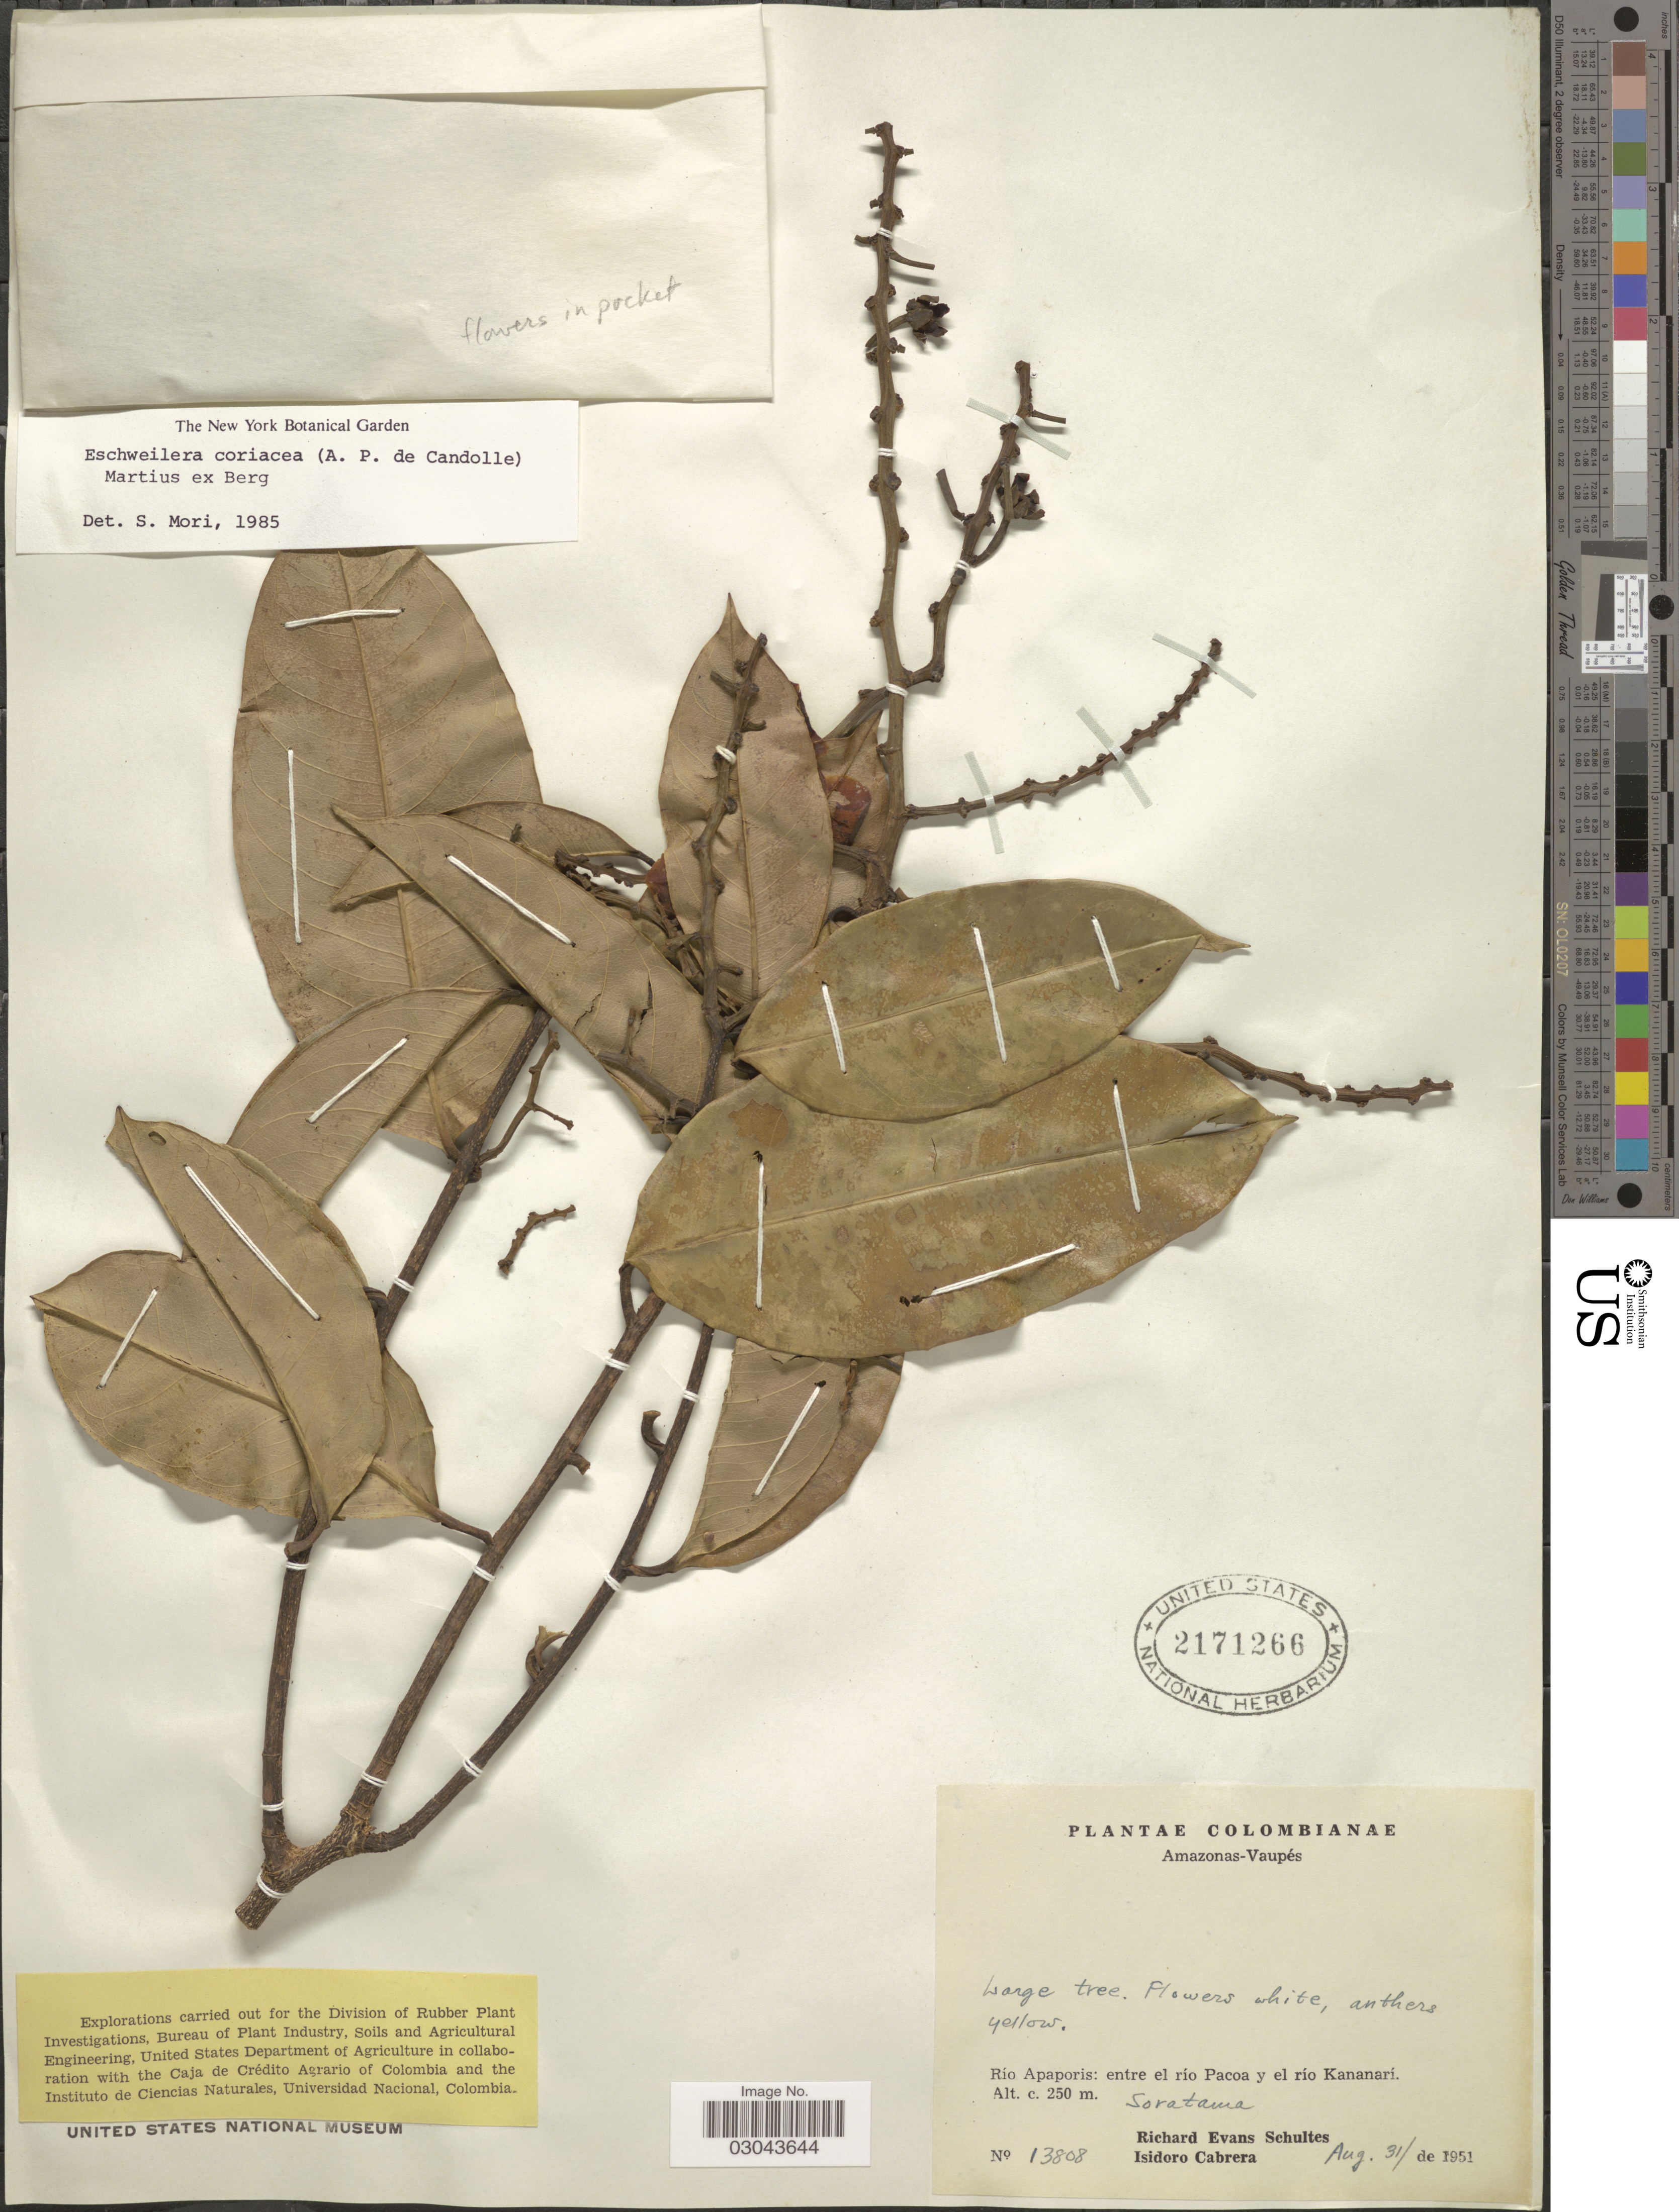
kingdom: Plantae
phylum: Tracheophyta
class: Magnoliopsida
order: Ericales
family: Lecythidaceae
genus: Eschweilera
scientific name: Eschweilera coriacea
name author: (DC.) S.A. Mori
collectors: R. E. Schultes & I. Cabrera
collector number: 13808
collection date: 1951-08-31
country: Colombia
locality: Amazonas-Vaupés. Colombianae. Río Apaporis: entre el río Pacoa y el río Kananarí. Soratama.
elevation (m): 250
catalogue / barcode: US 2171266